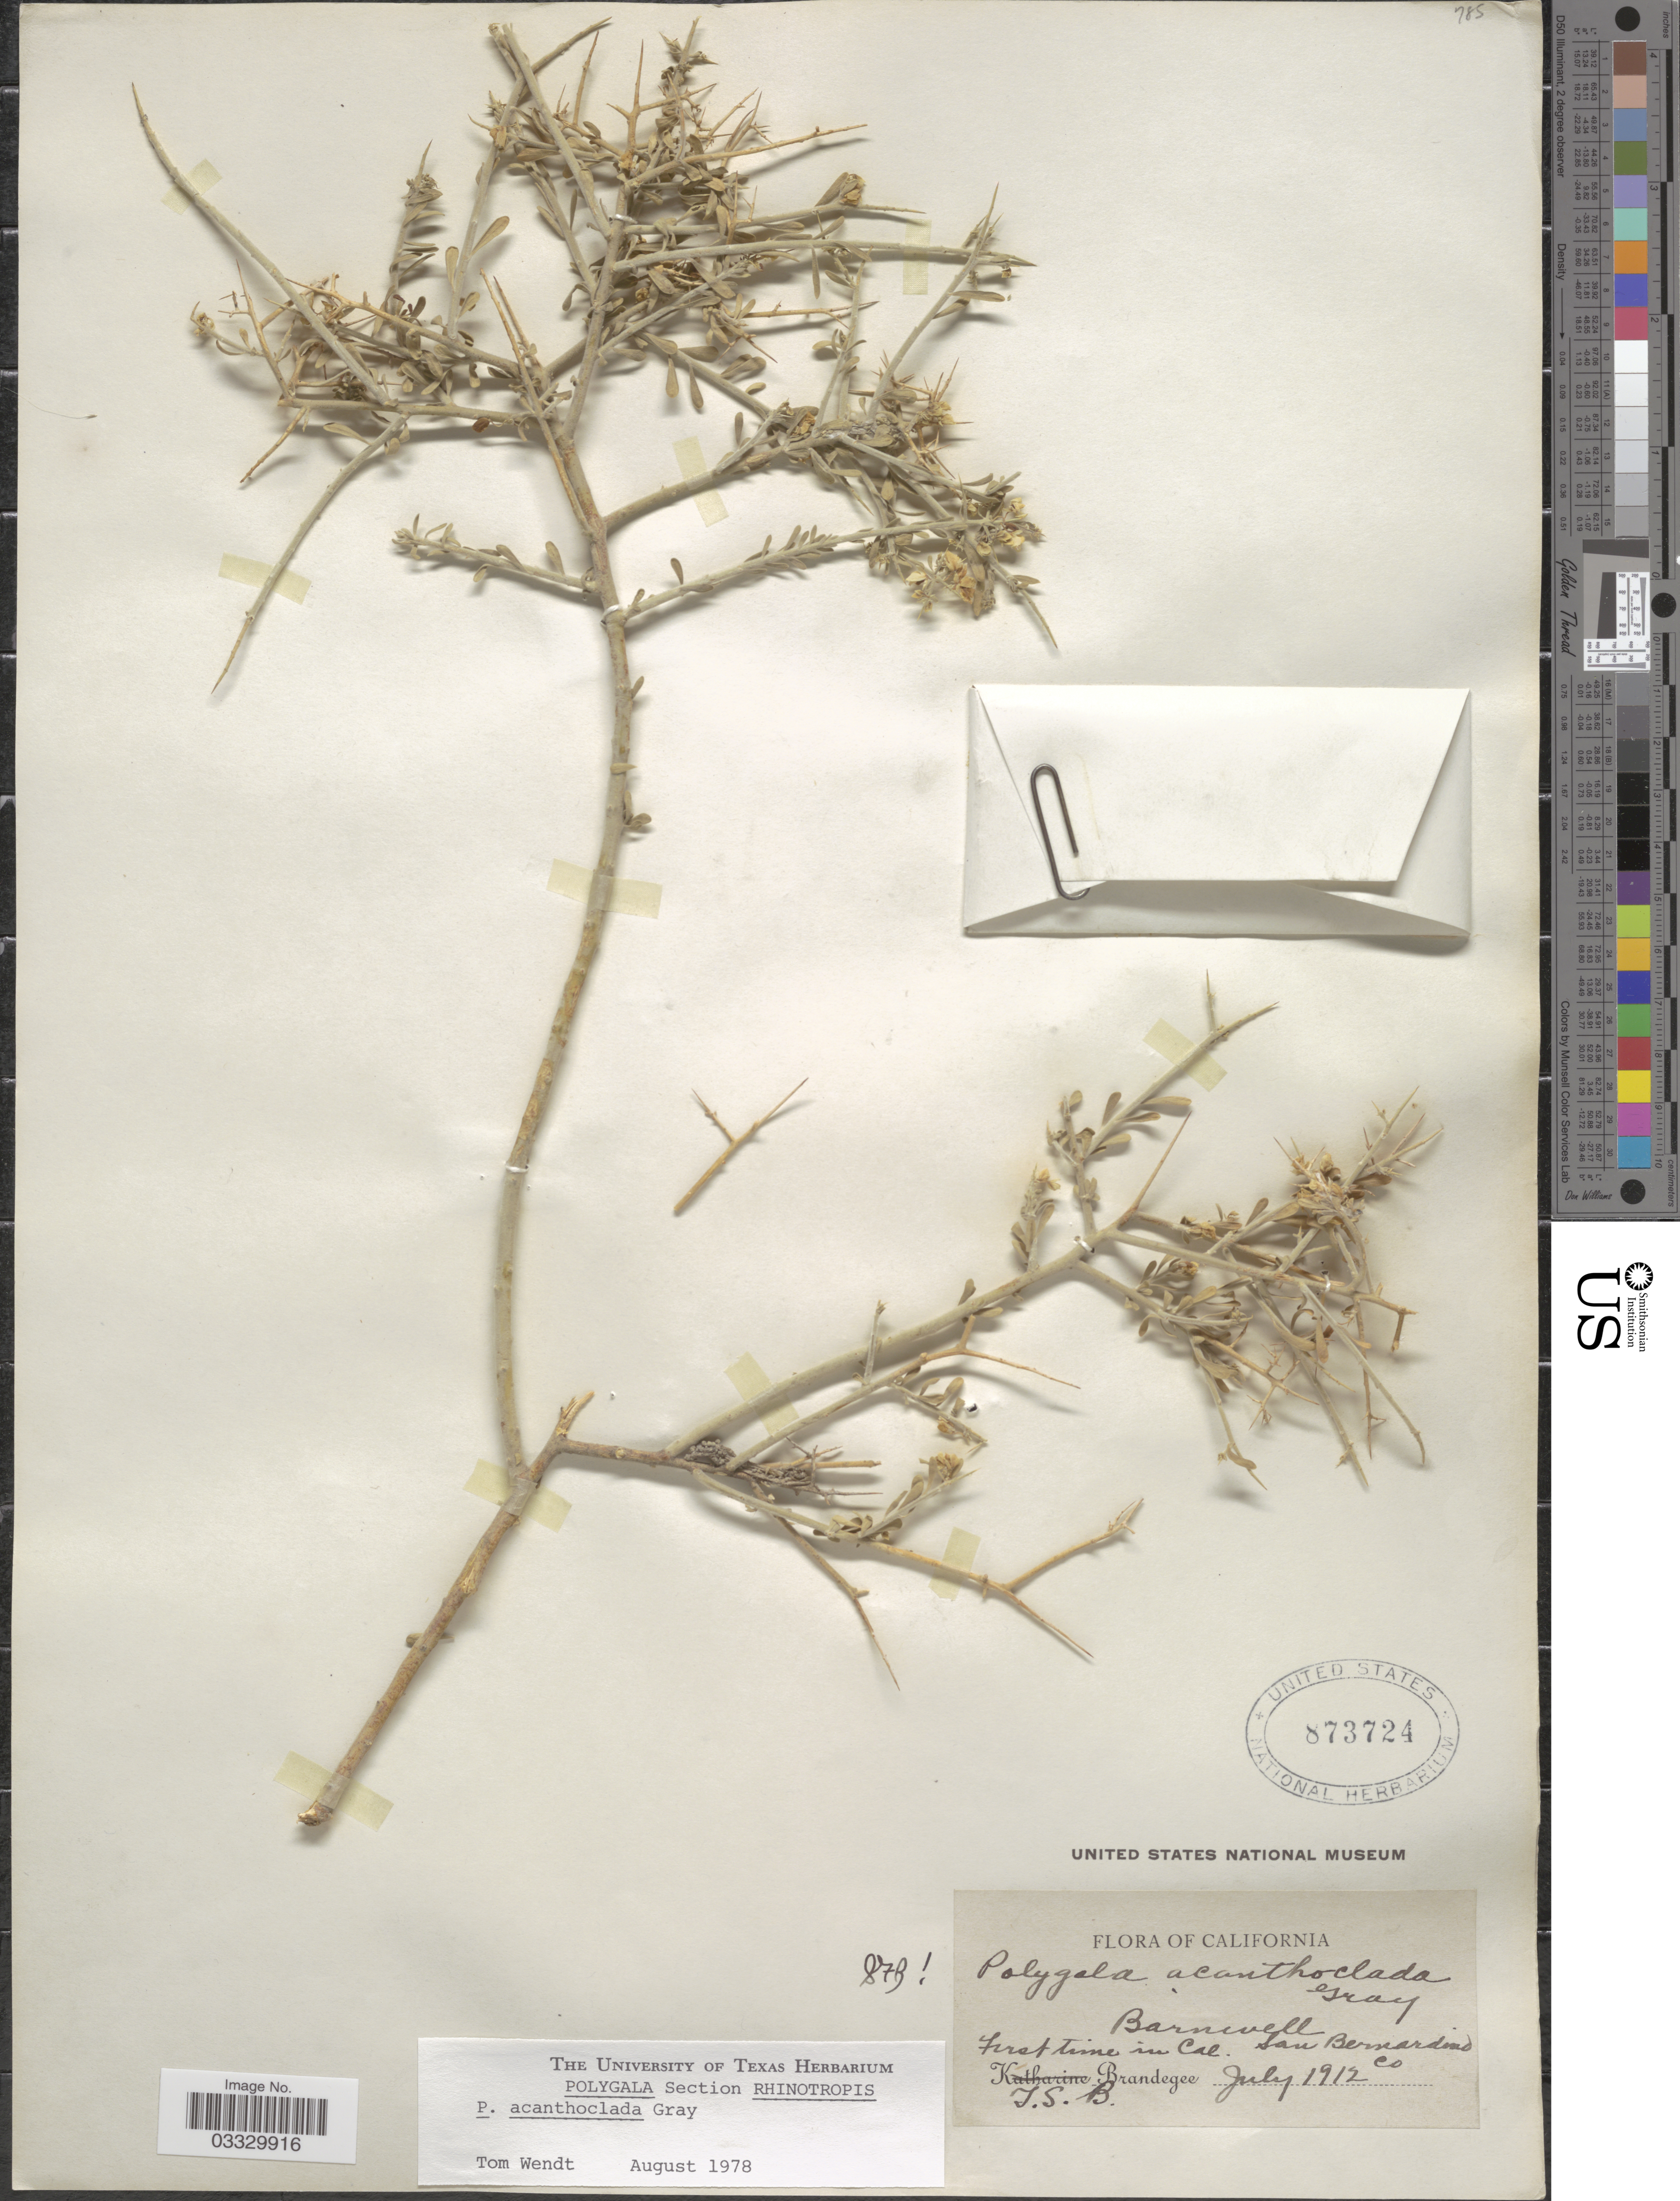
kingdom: Plantae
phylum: Tracheophyta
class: Magnoliopsida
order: Fabales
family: Polygalaceae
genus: Rhinotropis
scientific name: Rhinotropis acanthoclada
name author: (A. Gray) J.R. Abbott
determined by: Strong, Mark T., (BOT), Smithsonian Institution - National Museum of Natural History (UNITED STATES)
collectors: T. S. Brandegee (herbarium)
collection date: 1912-07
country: United States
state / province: California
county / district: San Bernardino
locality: Barnwell. First time in Cal. [unsure placement] San Bernardino Co.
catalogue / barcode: US 873724